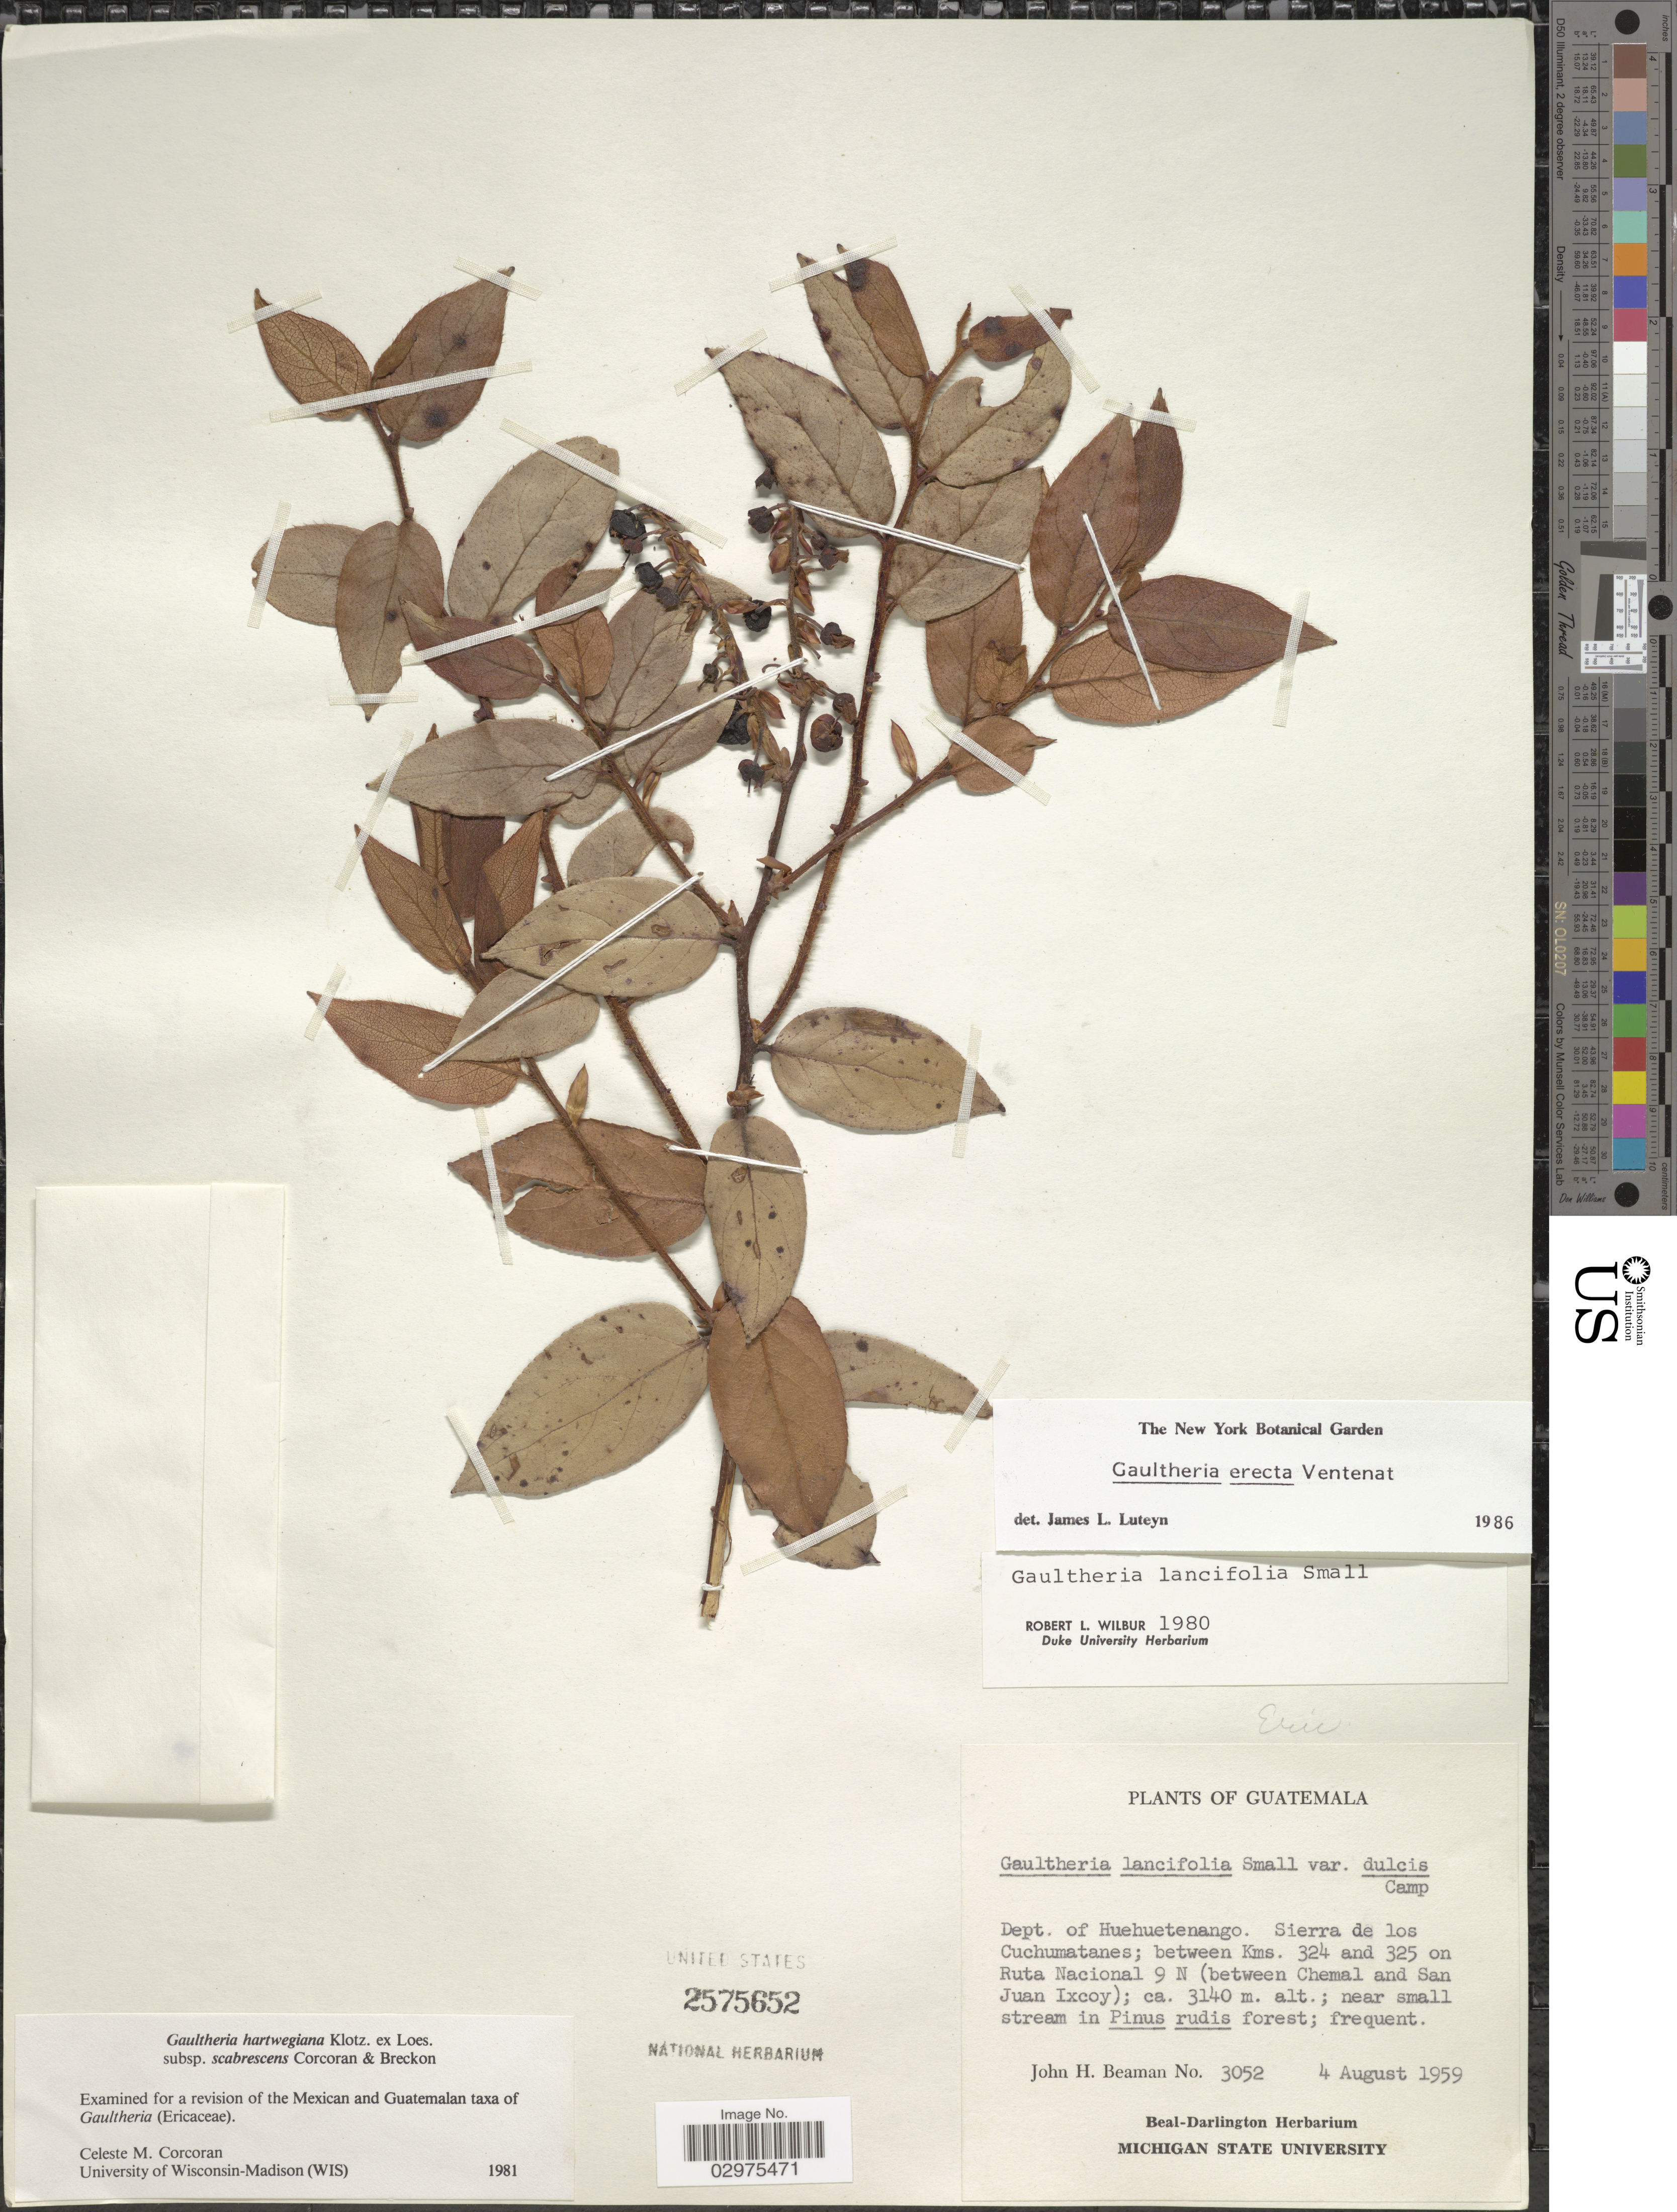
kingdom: Plantae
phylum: Tracheophyta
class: Magnoliopsida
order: Ericales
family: Ericaceae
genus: Gaultheria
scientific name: Gaultheria erecta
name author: Vent.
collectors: J. H. Beaman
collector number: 3052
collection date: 1959-08-04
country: Guatemala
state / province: Huehuetenango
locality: Dept. of Huehuetenango. Sierra de los Cuchumatanes; between Kms. 324 and 325 on Ruta Nacional 9 N (between Chemal and San Juan Ixcoy).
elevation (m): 3140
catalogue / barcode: US 2575652